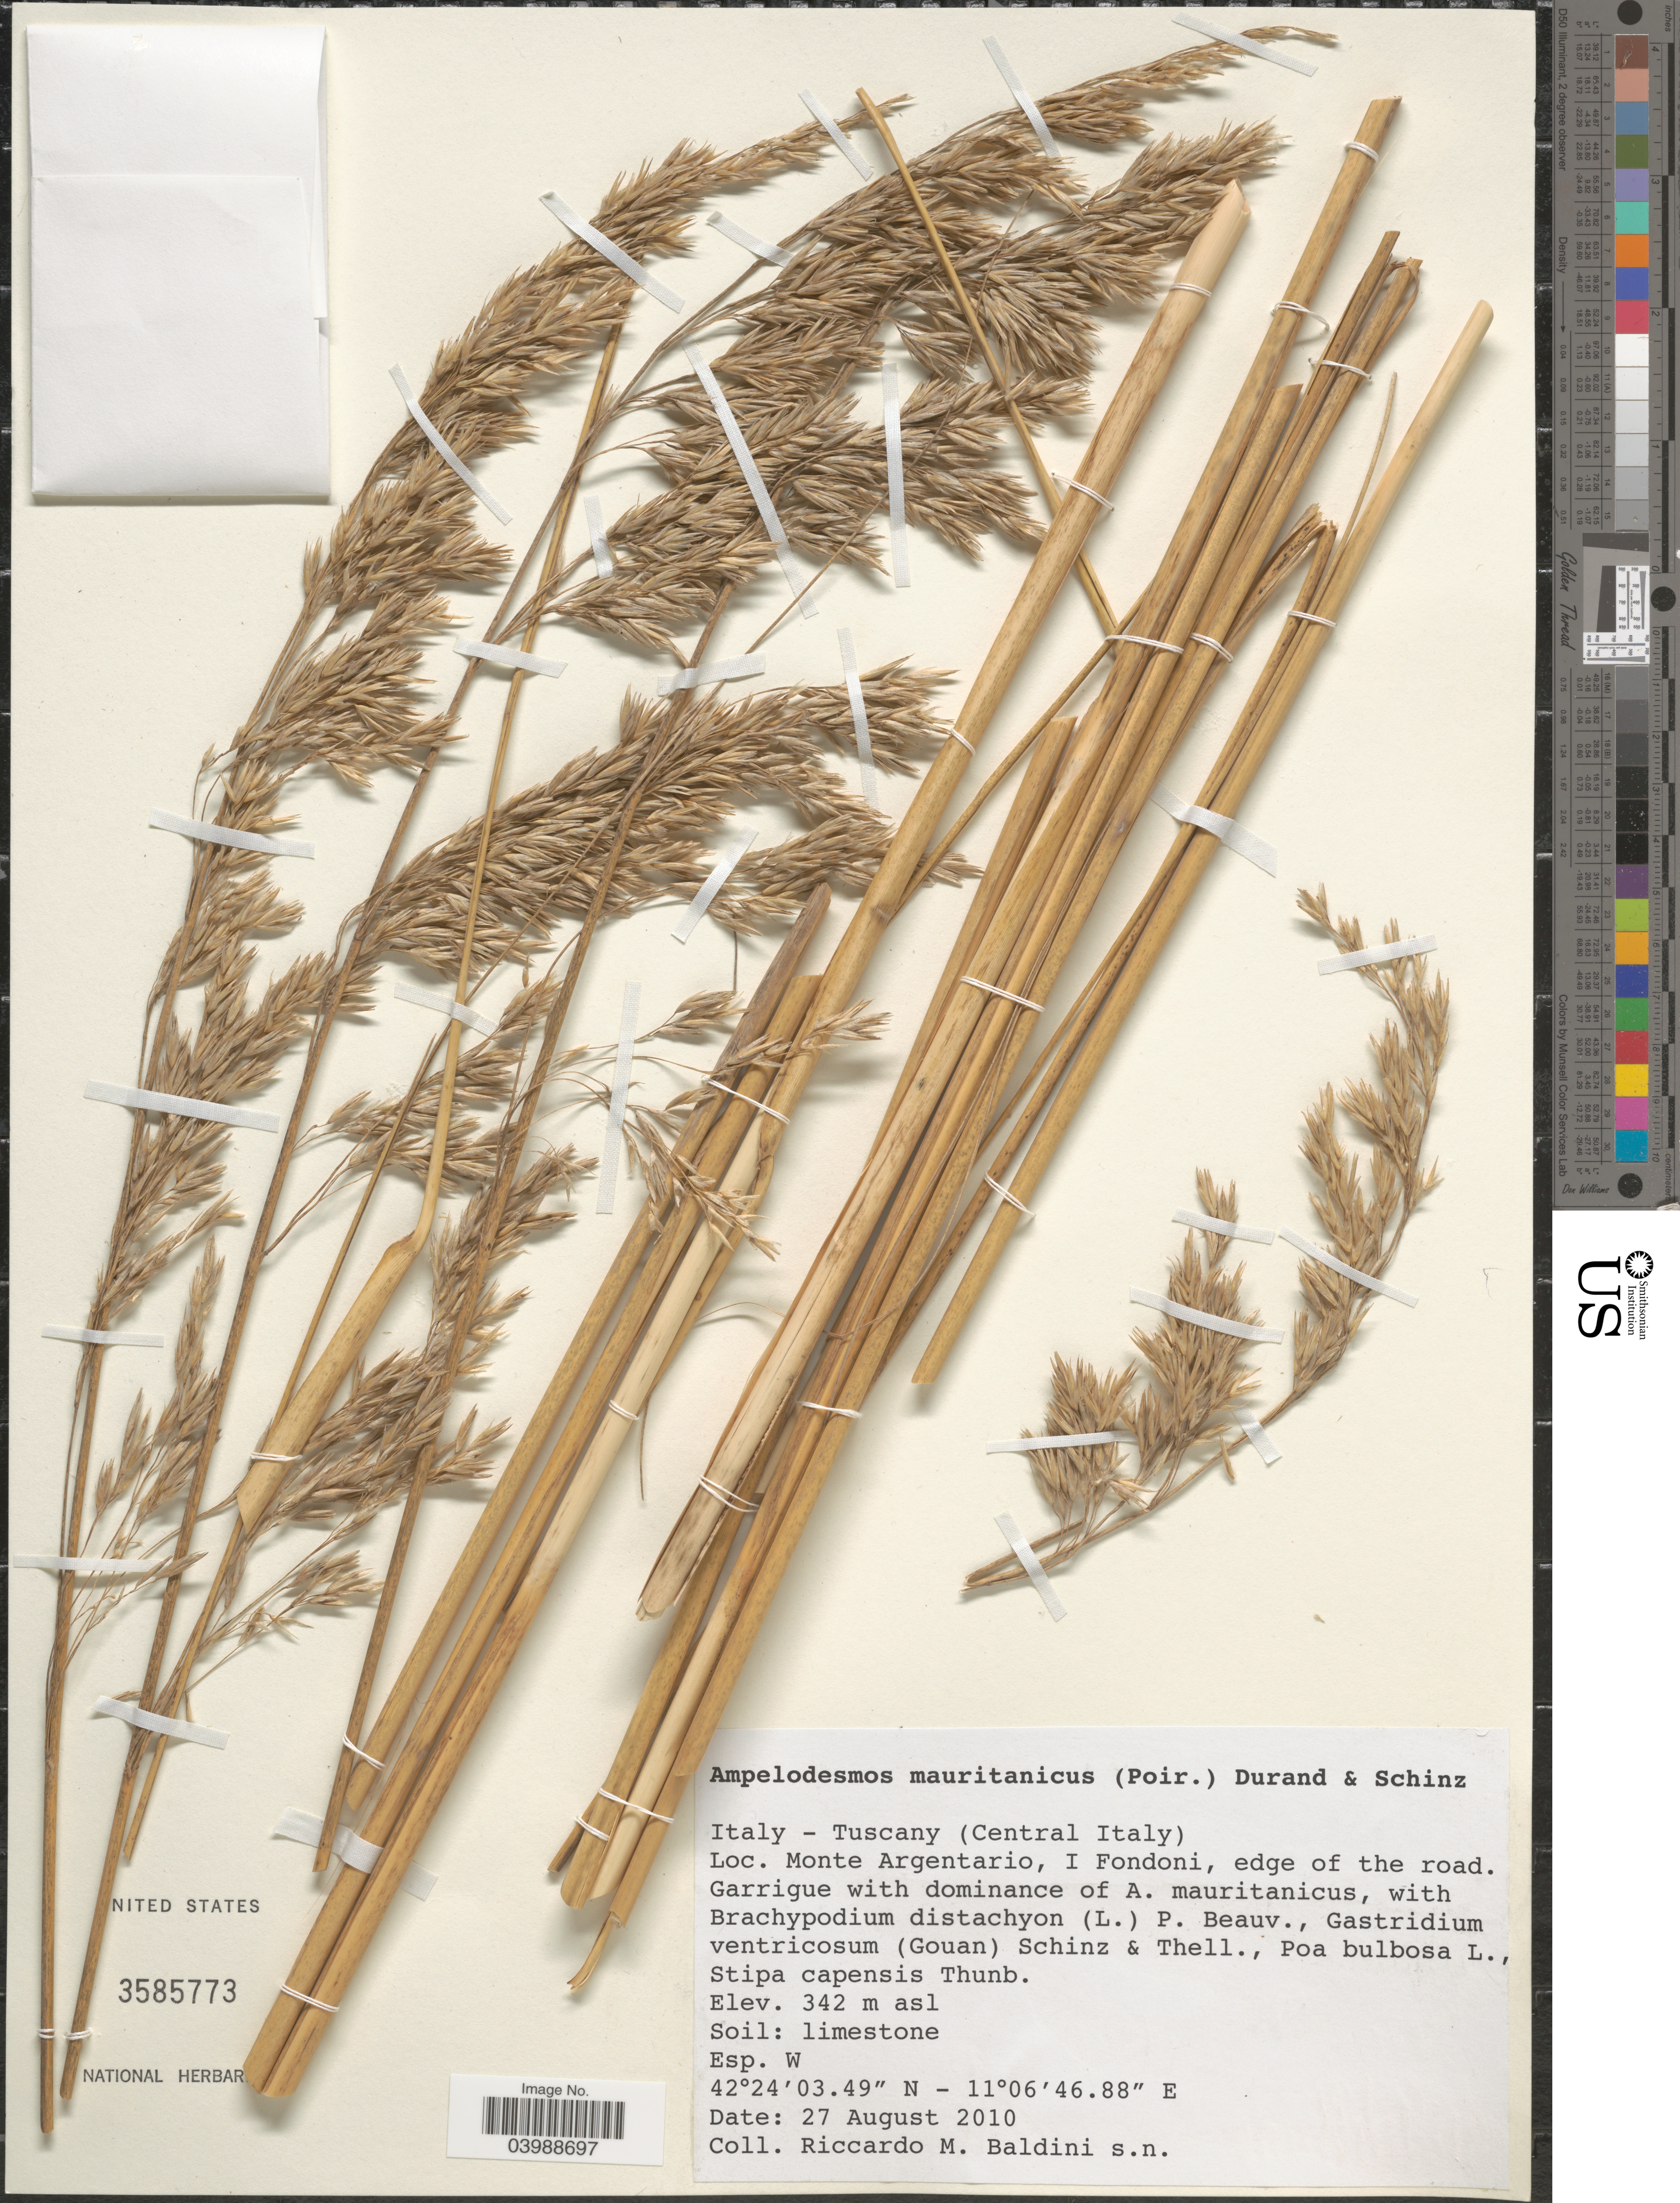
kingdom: Plantae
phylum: Tracheophyta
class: Liliopsida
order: Poales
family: Poaceae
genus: Ampelodesmos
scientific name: Ampelodesmos mauritanicus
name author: (Poir.) Durand & Schinz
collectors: R. Baldini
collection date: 2010-08-27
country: Italy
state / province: Tuscany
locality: (Central Italy). Monte Argentario, I Fondoni, edge of the road. Esp.W.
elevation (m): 342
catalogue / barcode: US 3585773